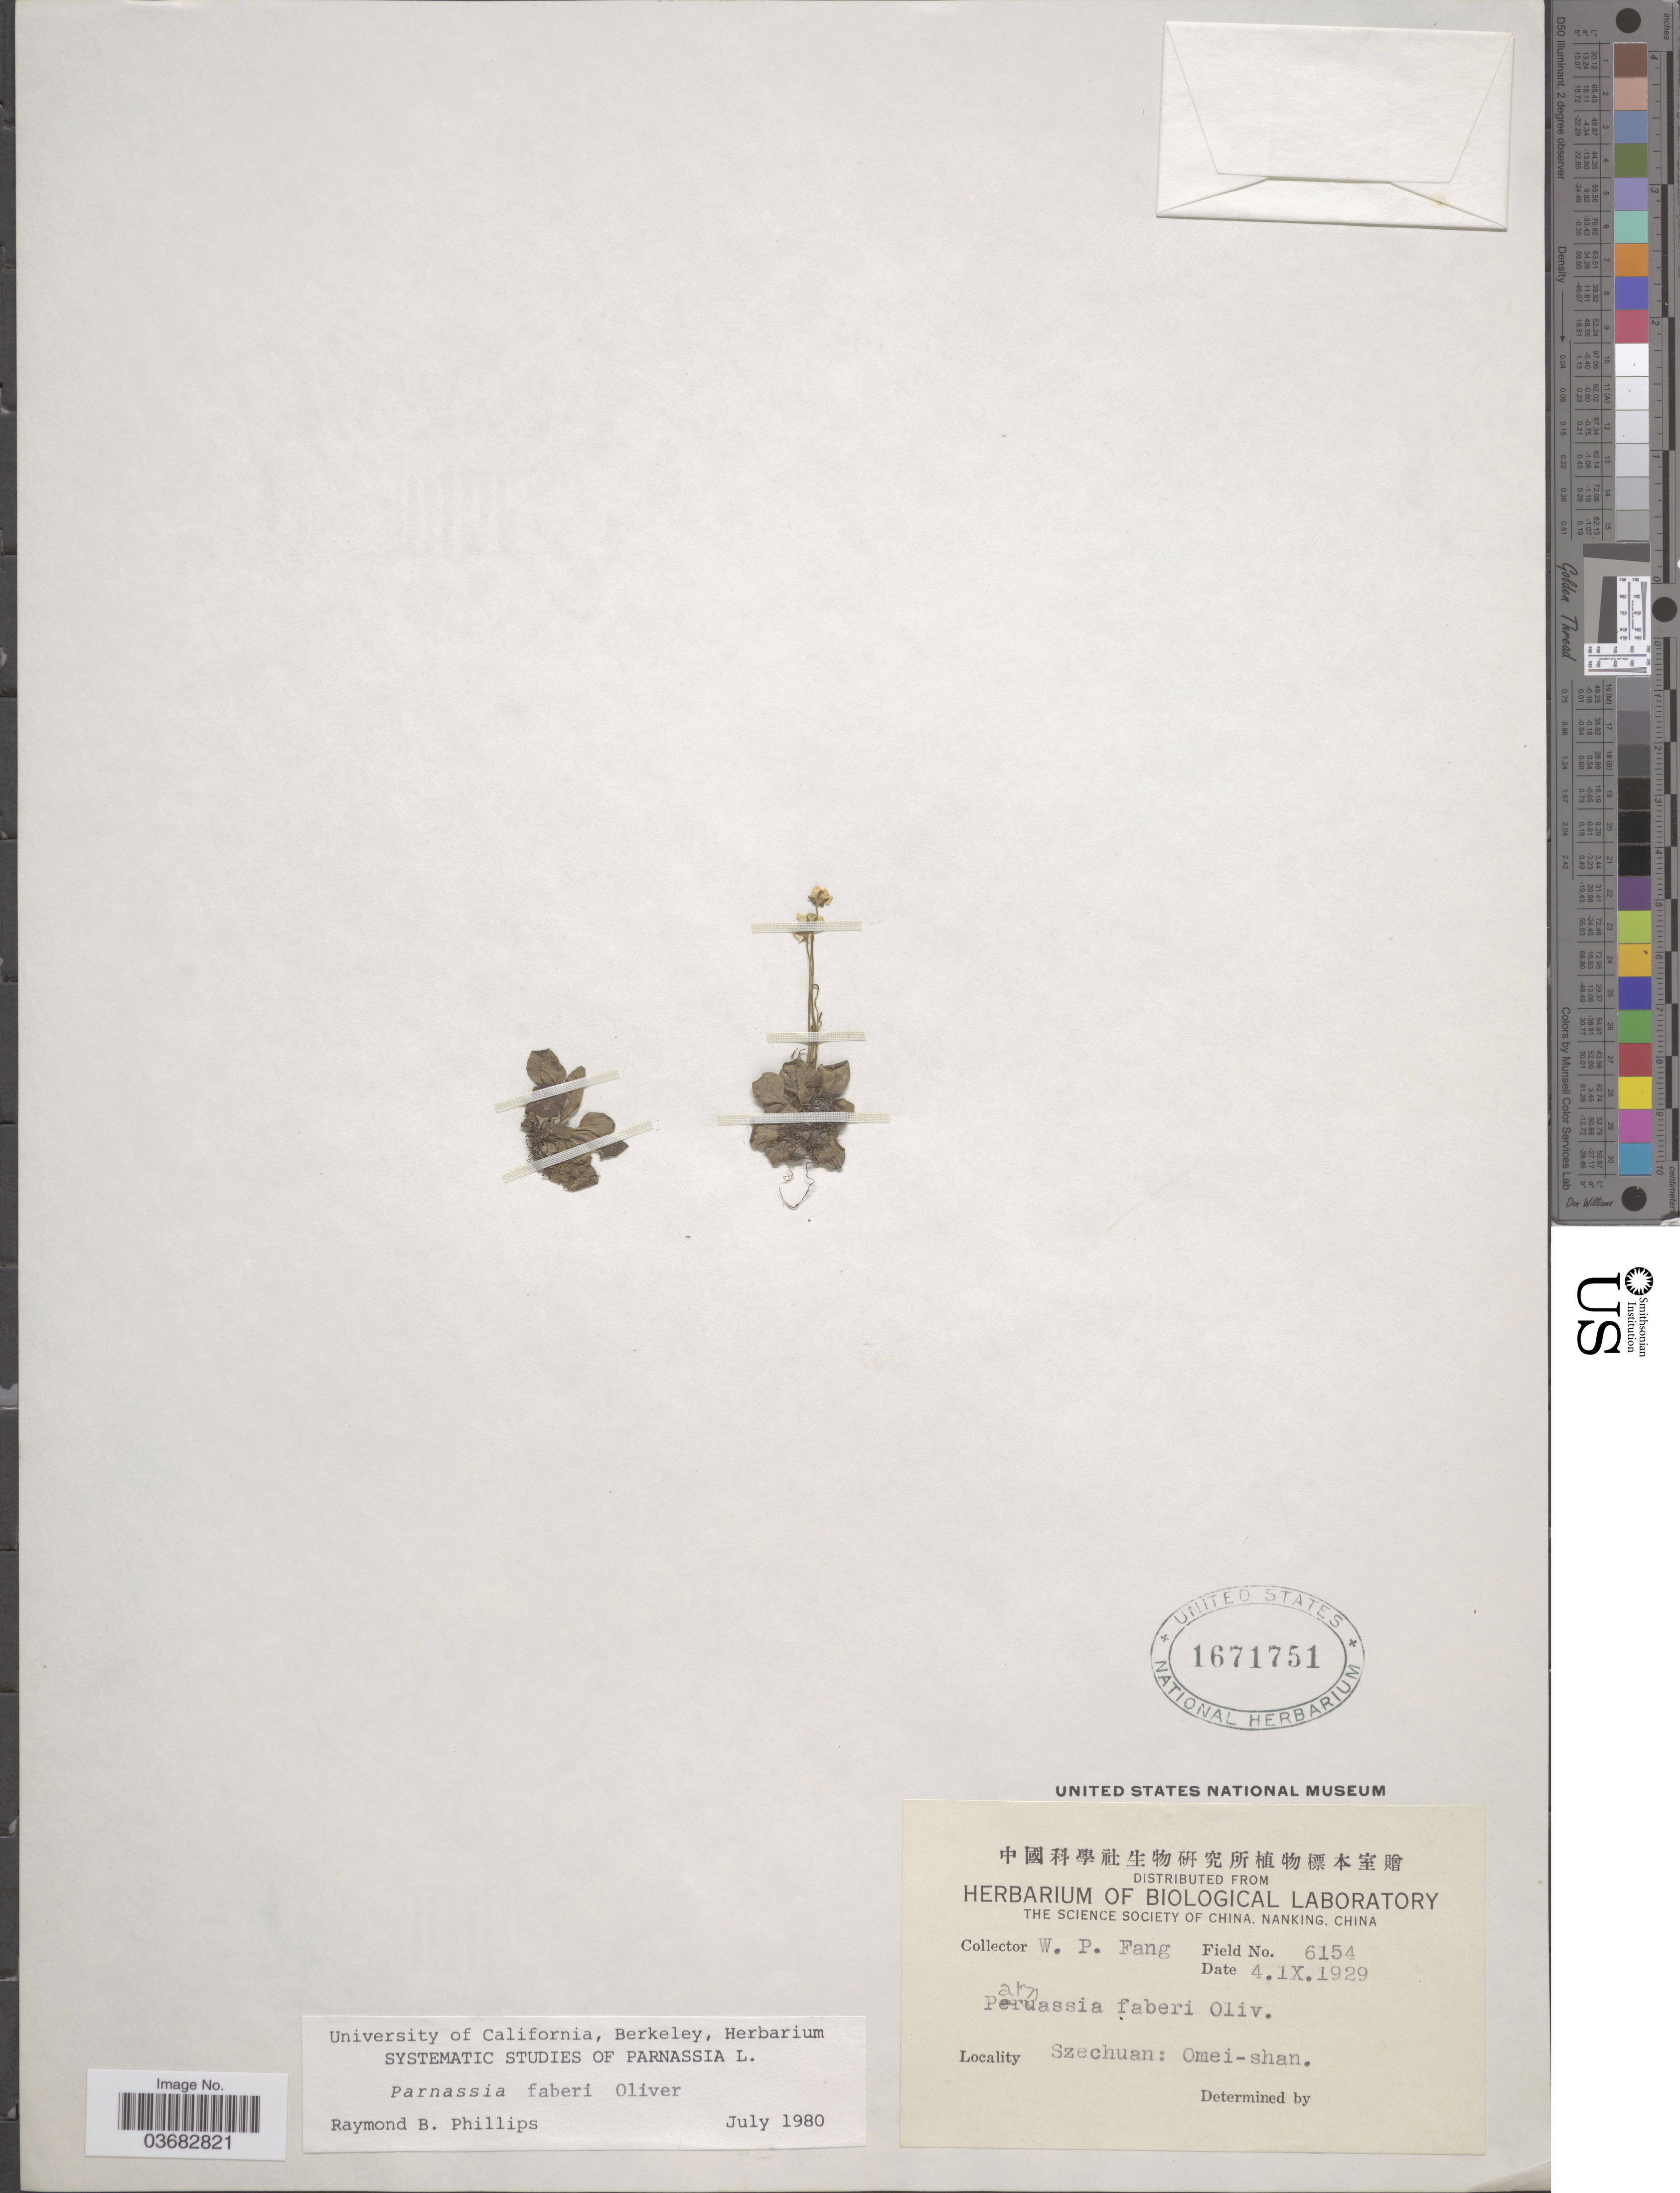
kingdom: Plantae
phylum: Tracheophyta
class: Magnoliopsida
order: Celastrales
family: Parnassiaceae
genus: Parnassia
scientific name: Parnassia faberi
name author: Oliv.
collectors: W. P. Fang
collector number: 6154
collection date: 1929-09-04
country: China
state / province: Sichuan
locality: Szechuan: Omei-shan.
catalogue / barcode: US 1671751